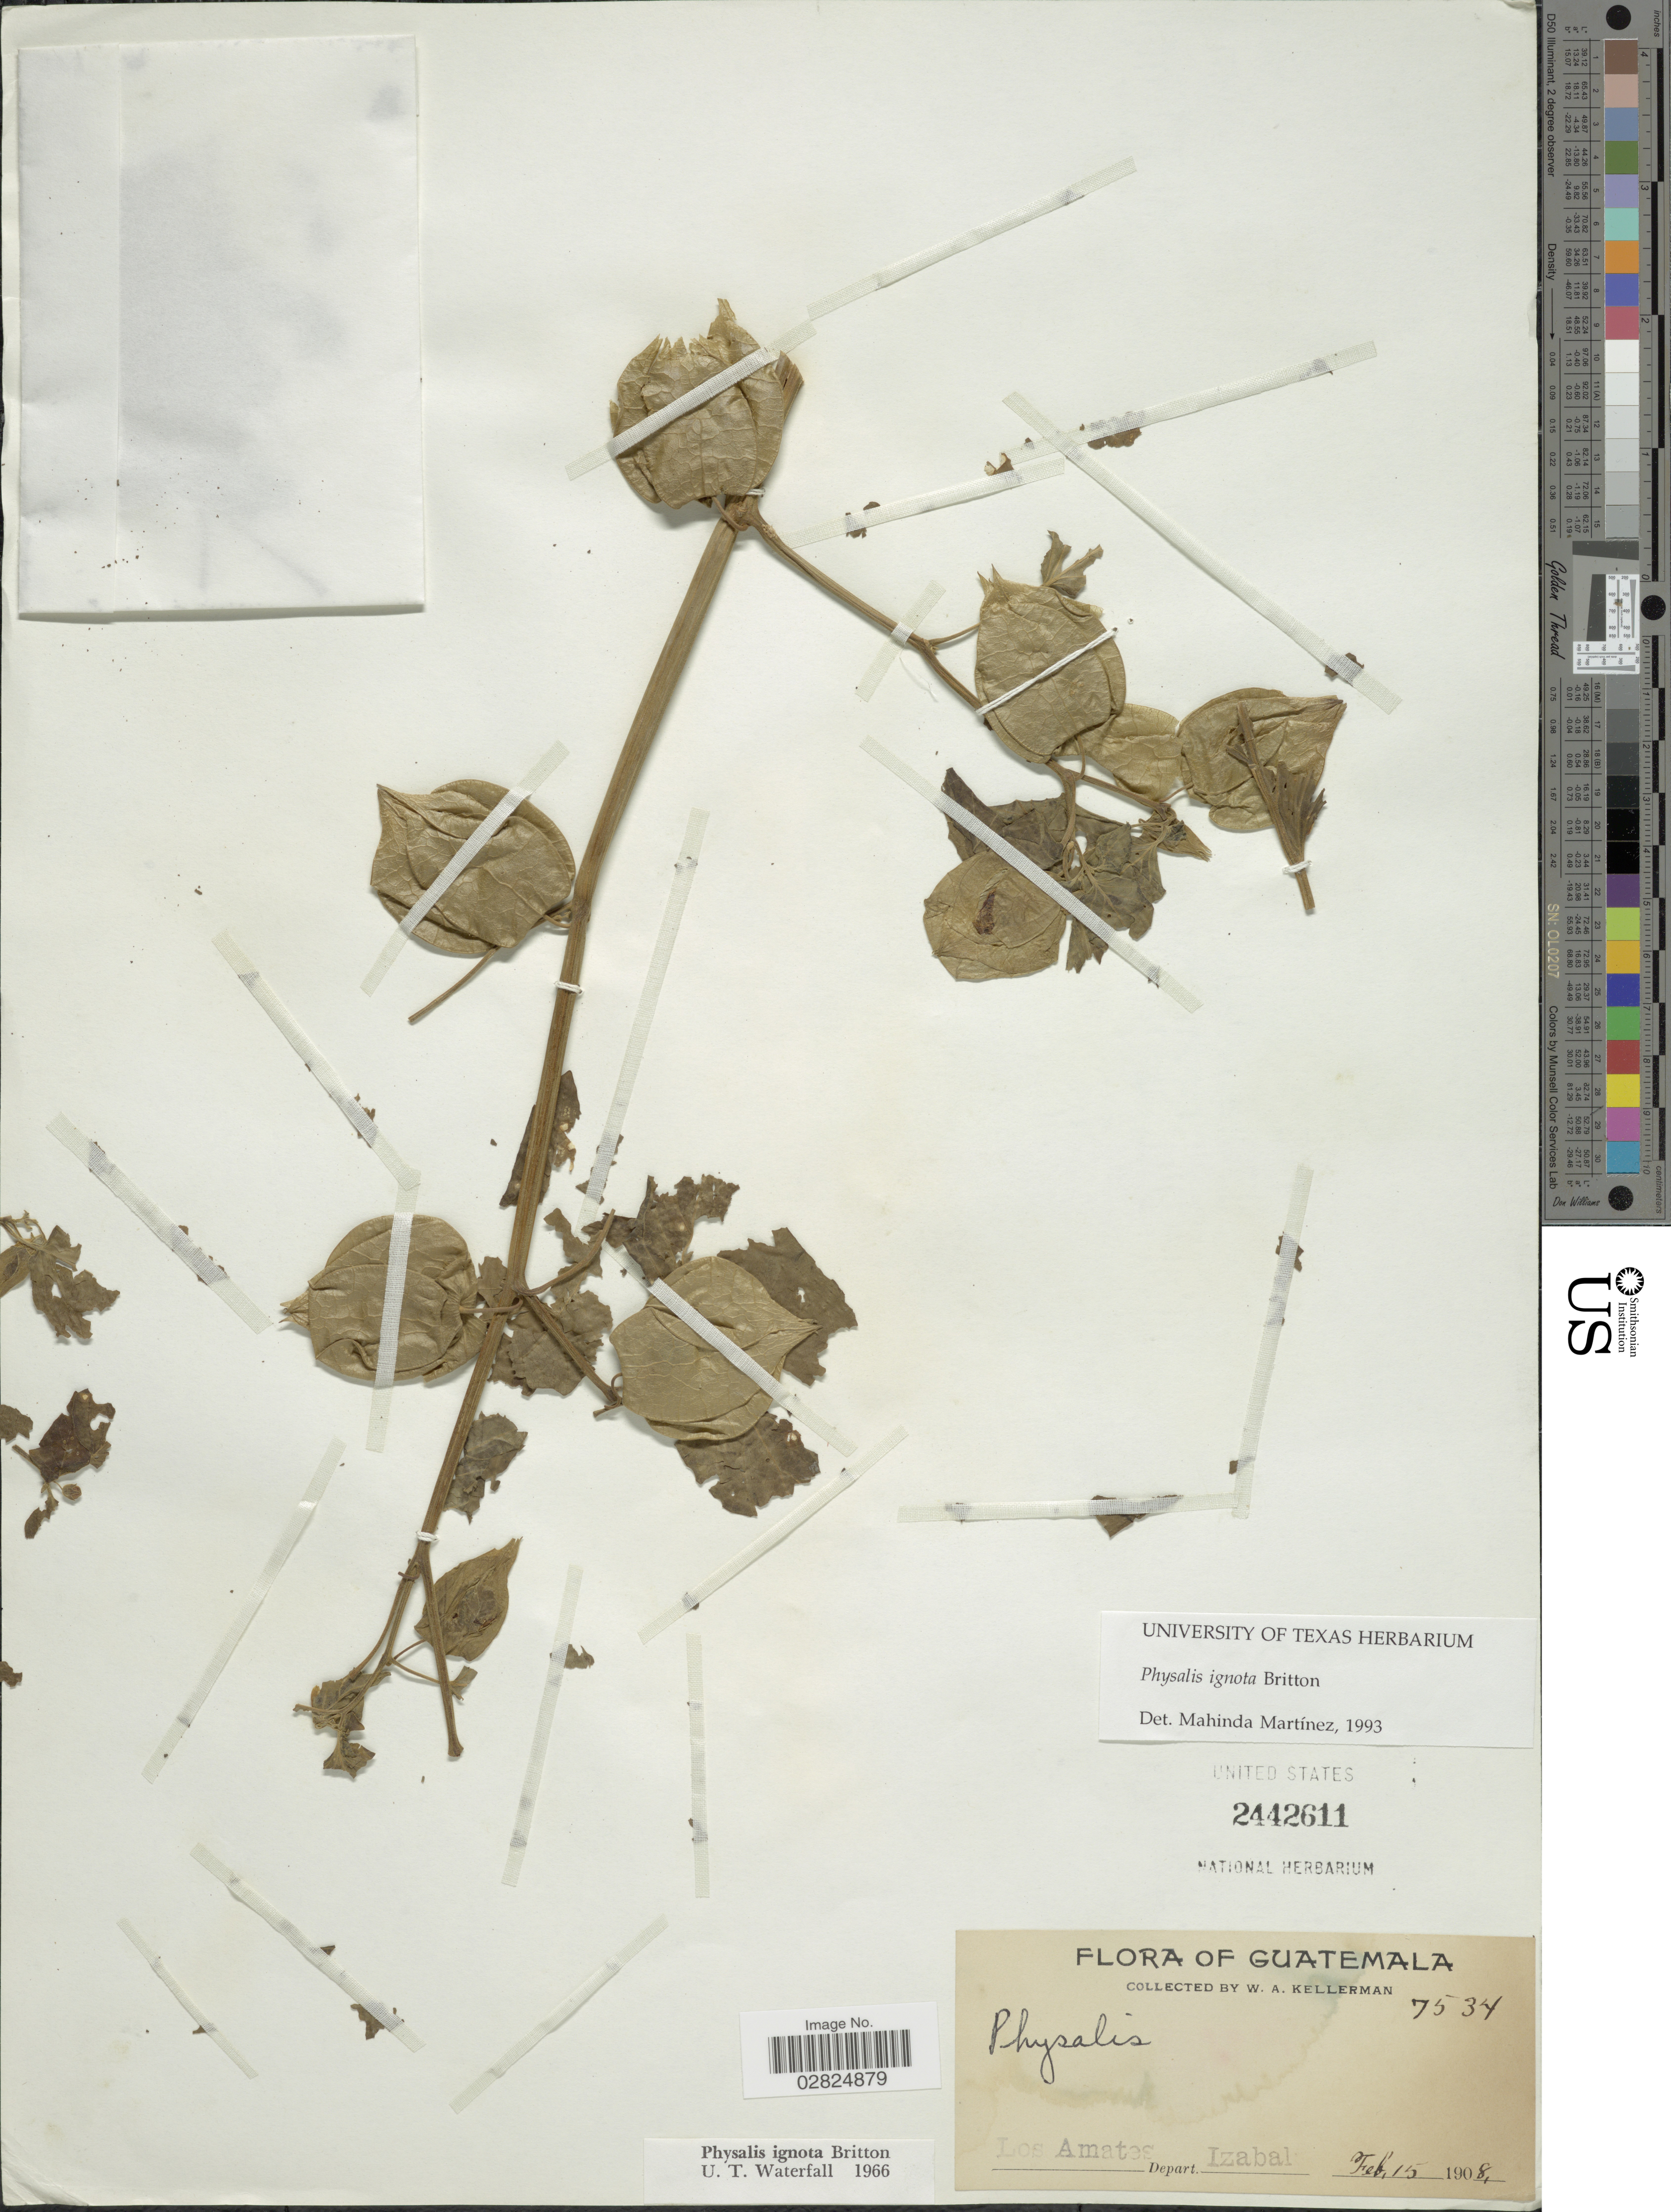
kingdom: Plantae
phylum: Tracheophyta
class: Magnoliopsida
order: Solanales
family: Solanaceae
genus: Physalis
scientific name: Physalis ignota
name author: Britton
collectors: W. Kellerman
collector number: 7534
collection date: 1908-02-15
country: Guatemala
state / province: Izabal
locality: Los Amates Depart. Izabal.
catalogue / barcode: US 2442611